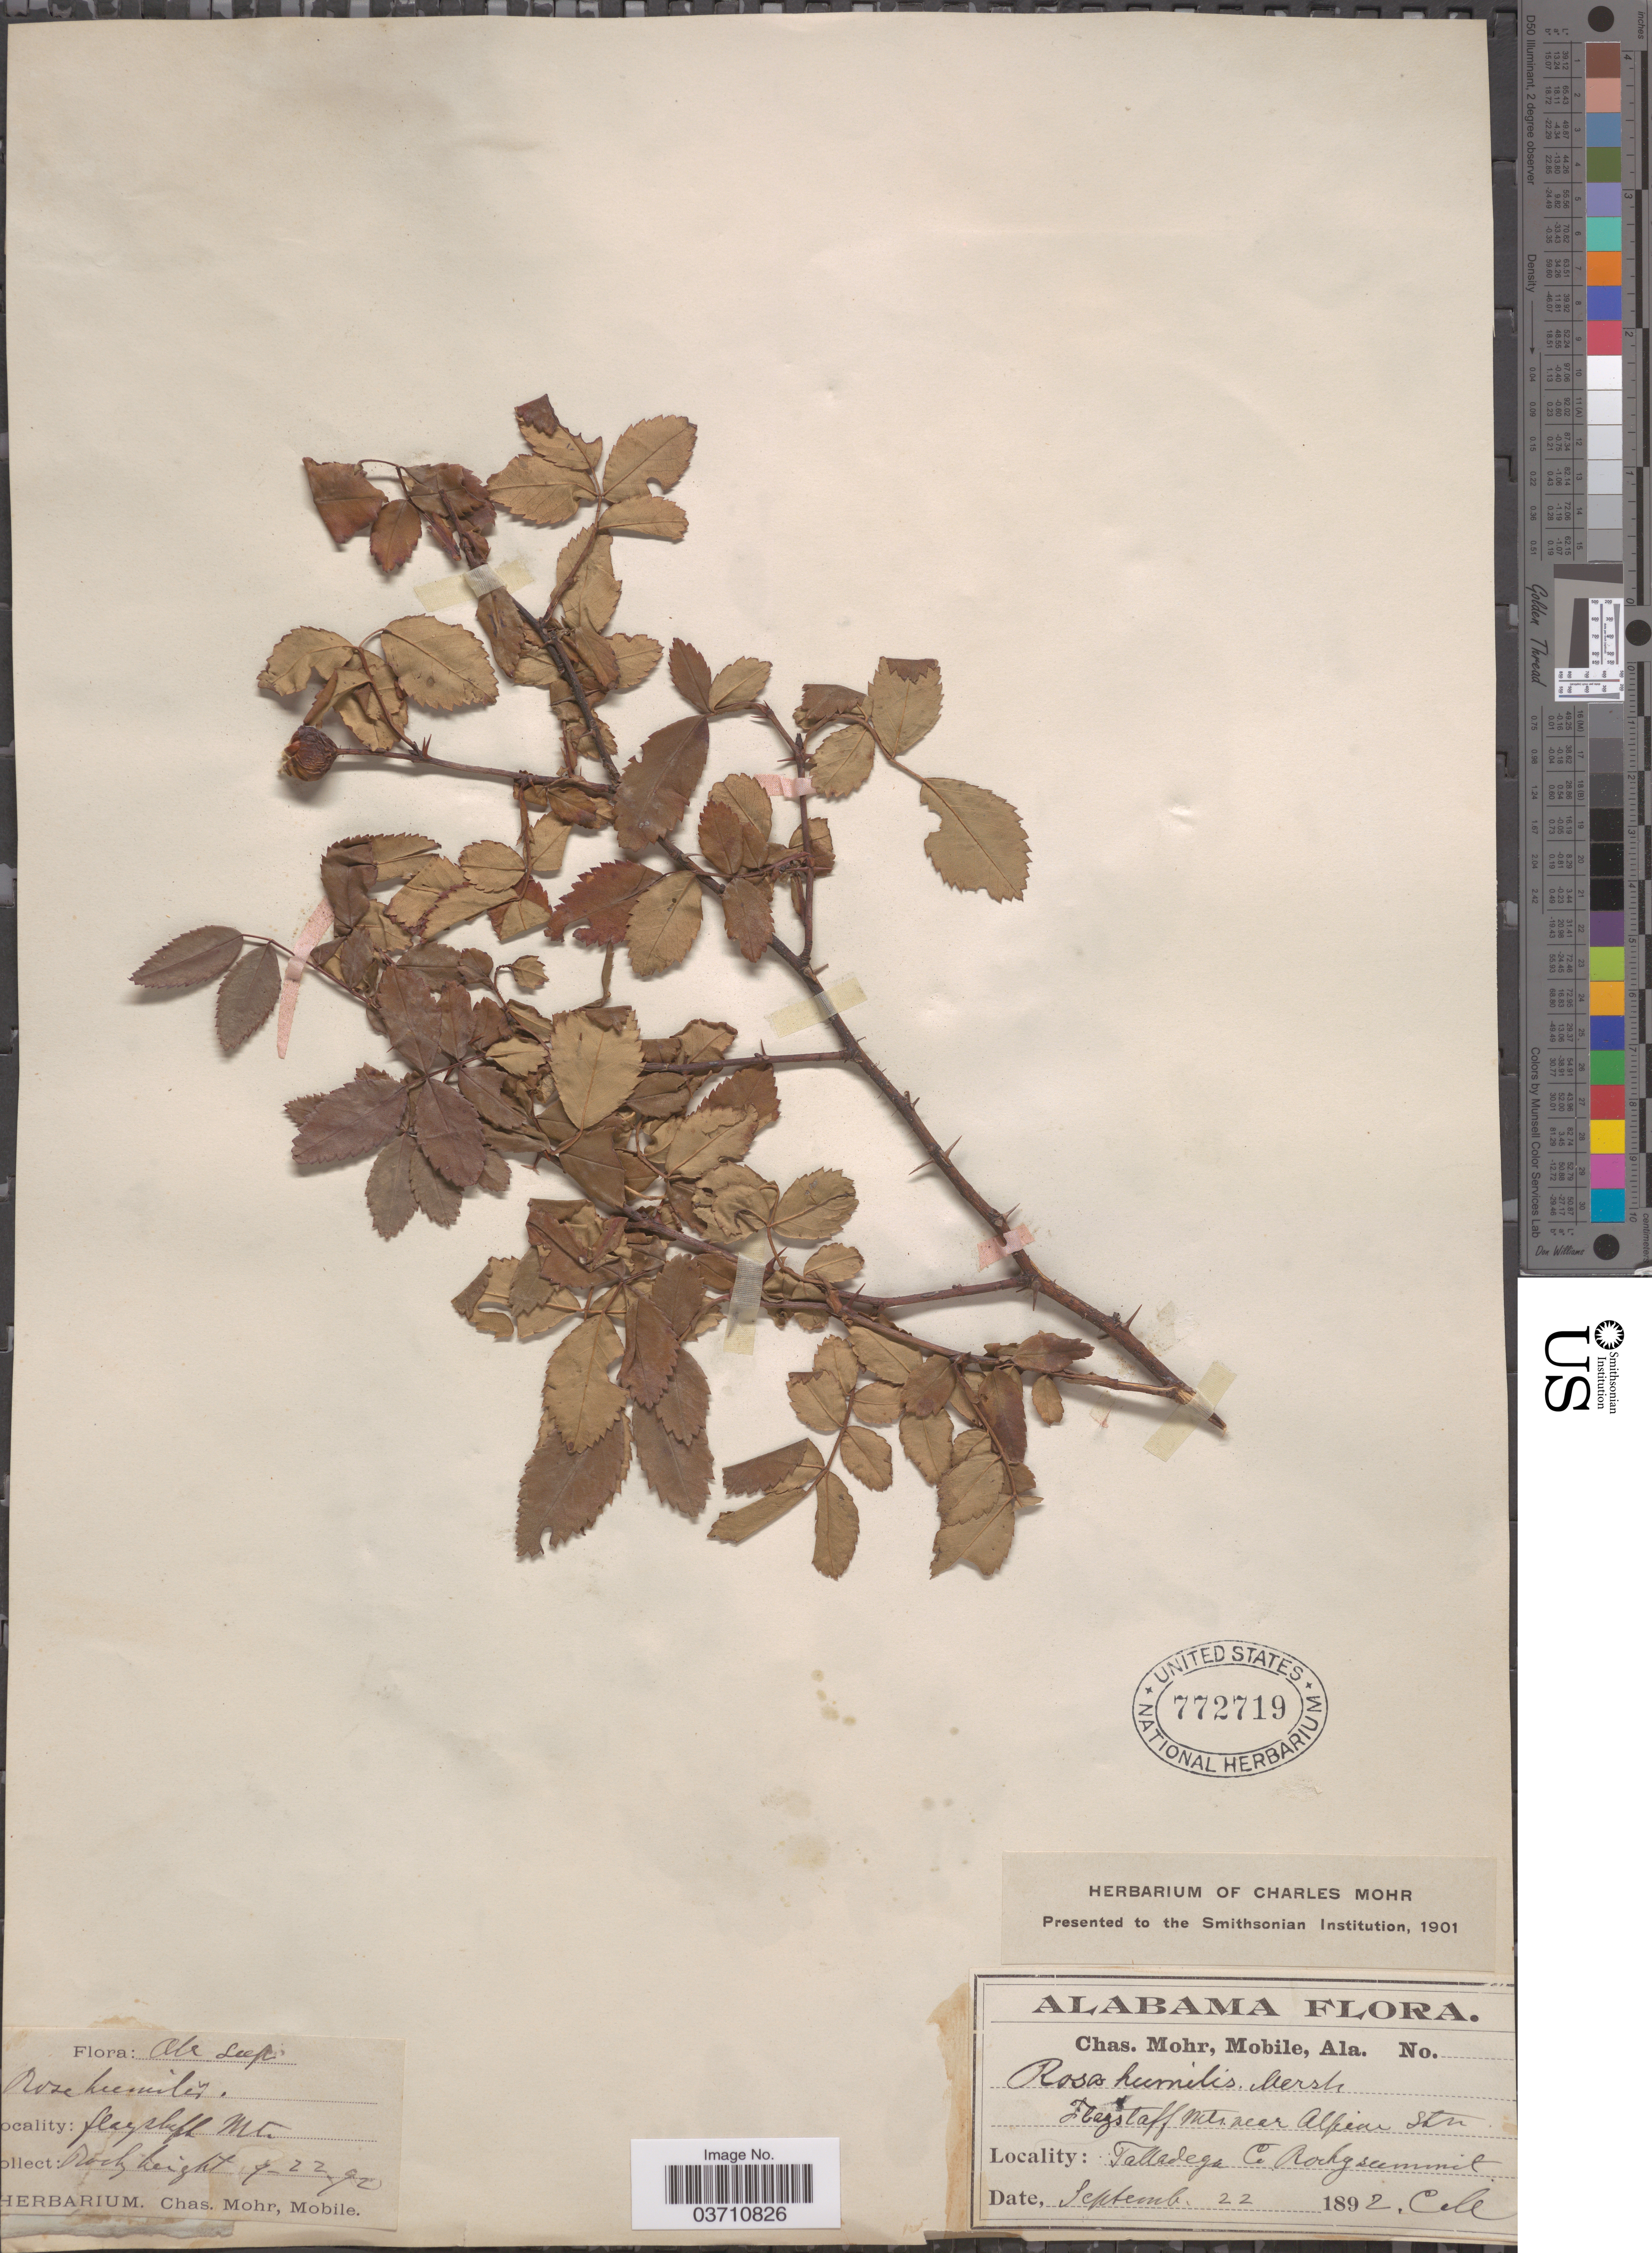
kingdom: Plantae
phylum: Tracheophyta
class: Magnoliopsida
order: Rosales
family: Rosaceae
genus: Rosa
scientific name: Rosa carolina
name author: L.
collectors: Mohr, C. T. (herbarium)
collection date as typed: Transcribed d/m/y: 22/9/92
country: United States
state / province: Alabama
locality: Flagstaff Mts. near Alpine Stn. Talladega Co. Rocky summit. [two localities[unsure placement]]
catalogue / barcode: US 772719